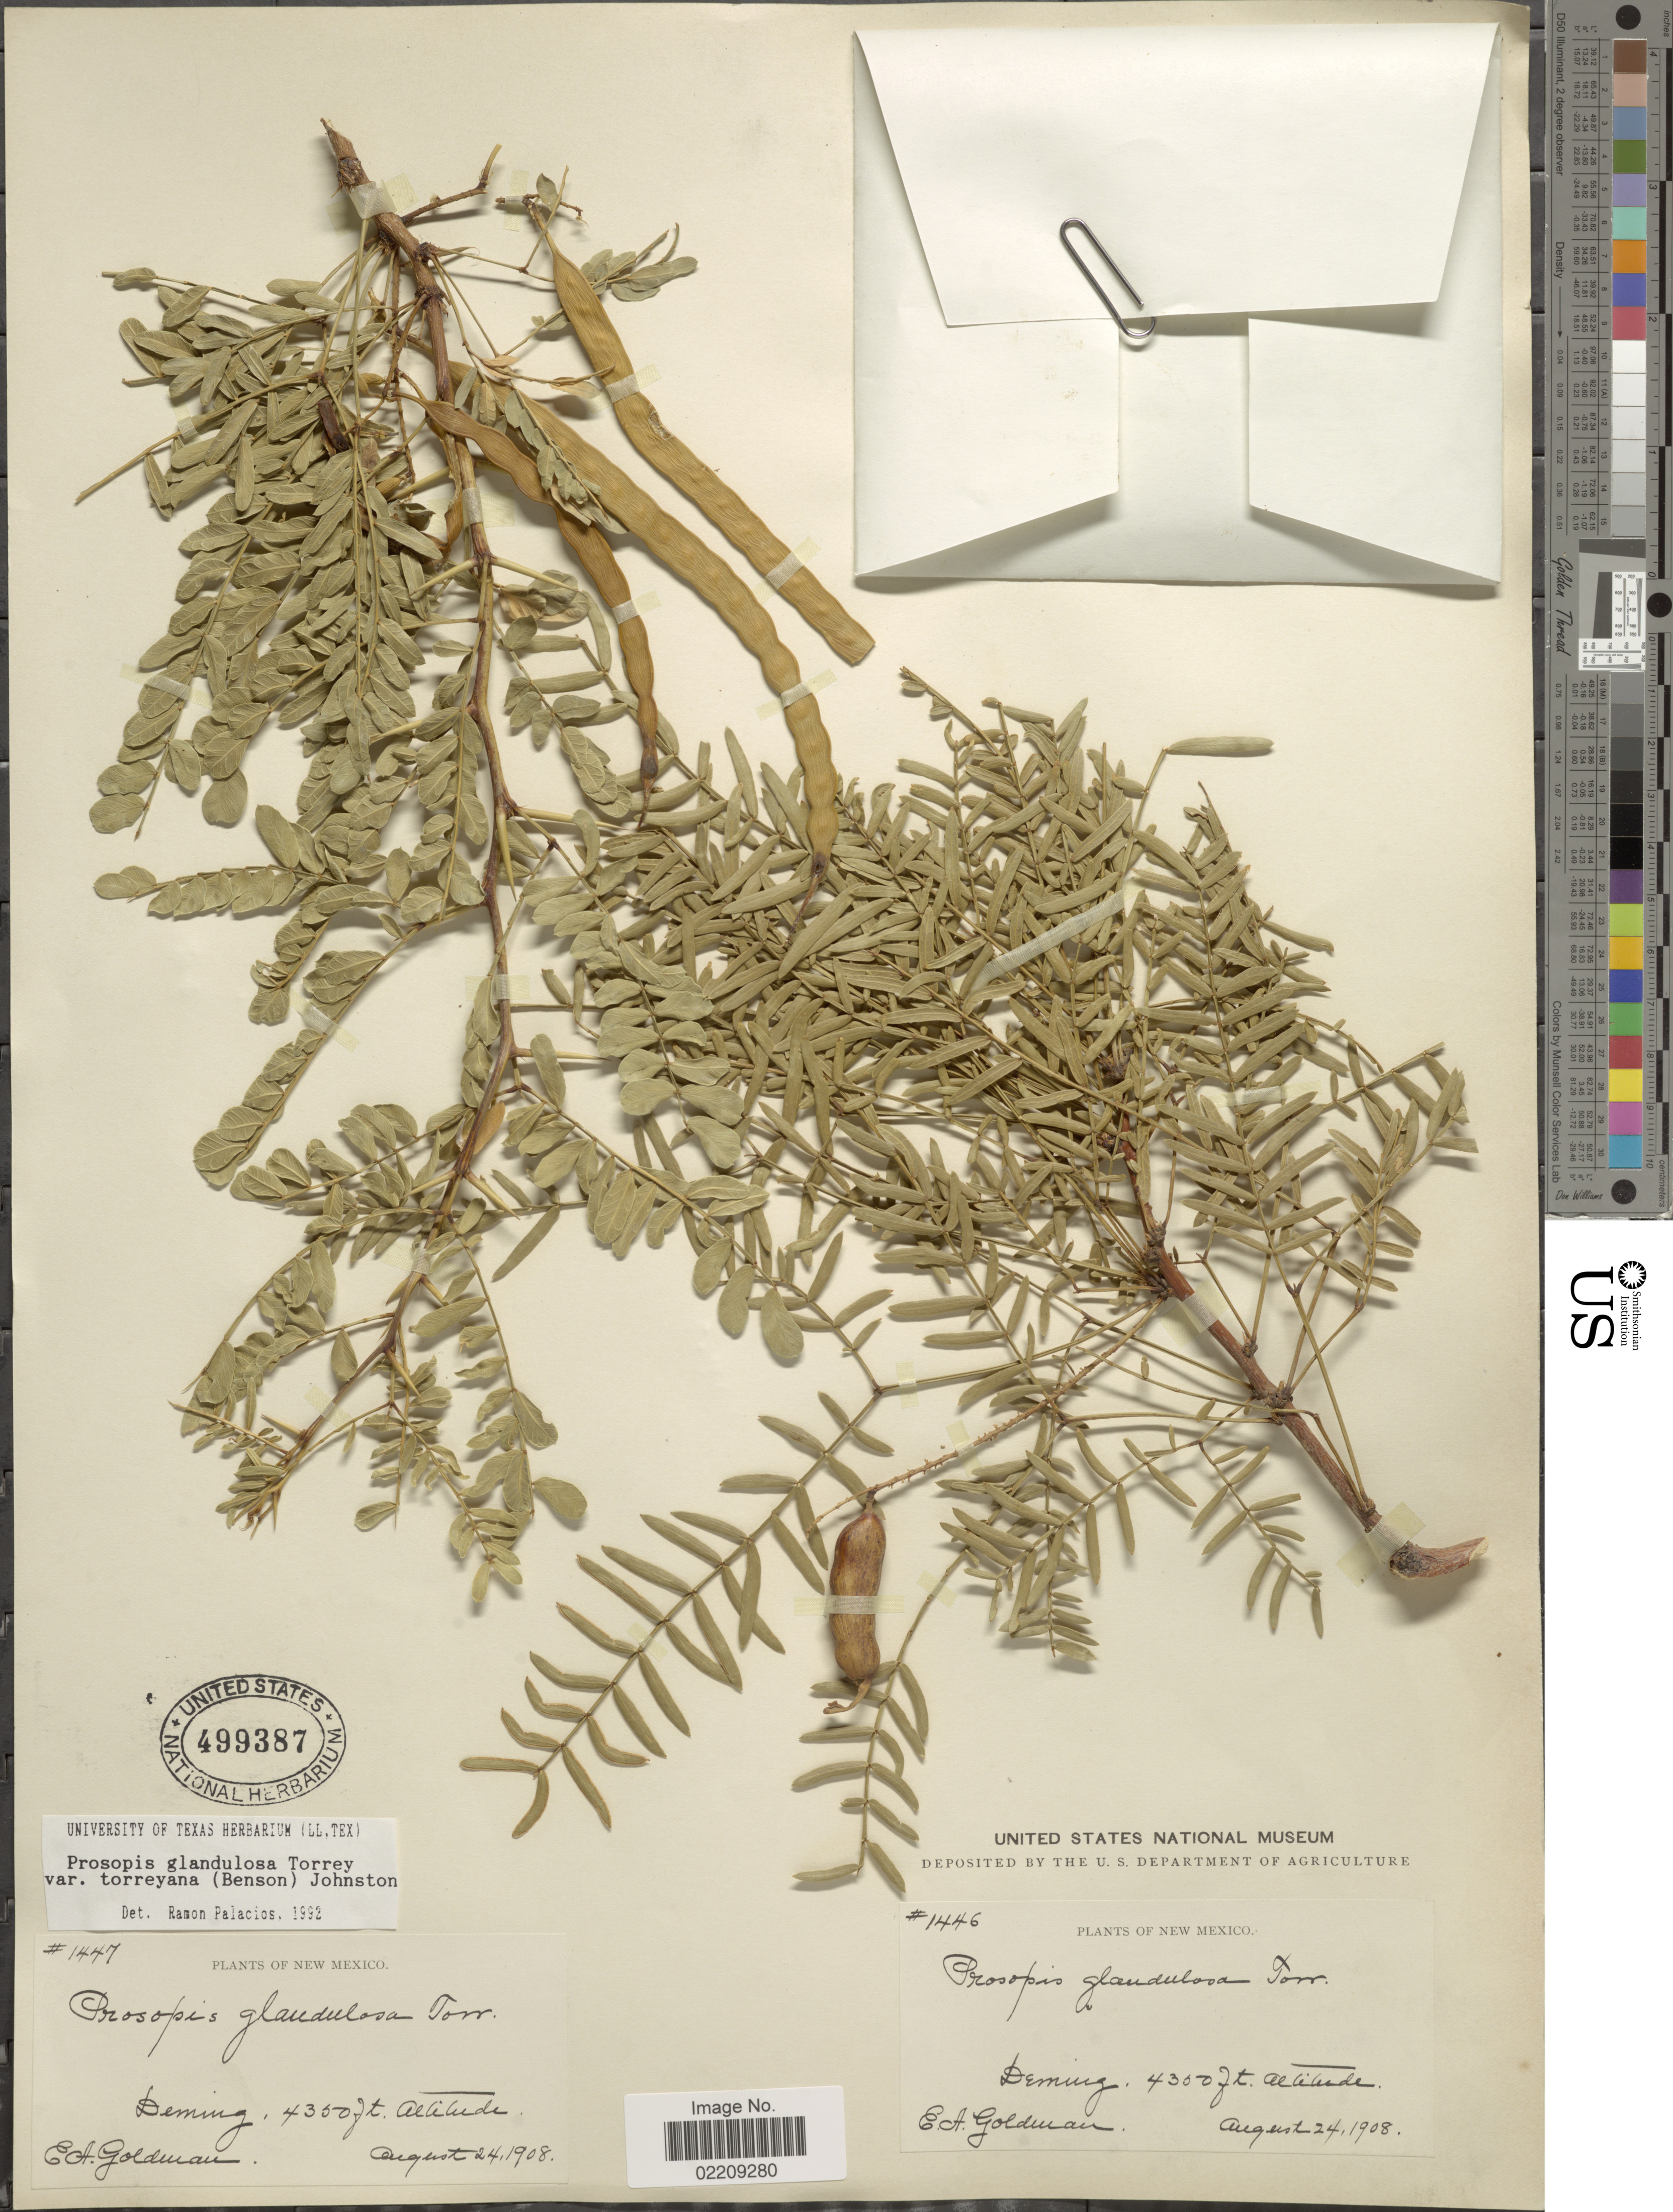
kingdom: Plantae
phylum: Tracheophyta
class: Magnoliopsida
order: Fabales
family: Fabaceae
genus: Neltuma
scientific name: Neltuma odorata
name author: (Torr. & Frém.) C. E. Hughes & G.P. Lewis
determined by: Strong, Mark T., (BOT), Smithsonian Institution - National Museum of Natural History (UNITED STATES)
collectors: E. A. Goldman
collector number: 1446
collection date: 1908-08-24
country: United States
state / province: New Mexico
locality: Deming.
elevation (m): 1326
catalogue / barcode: US 499387